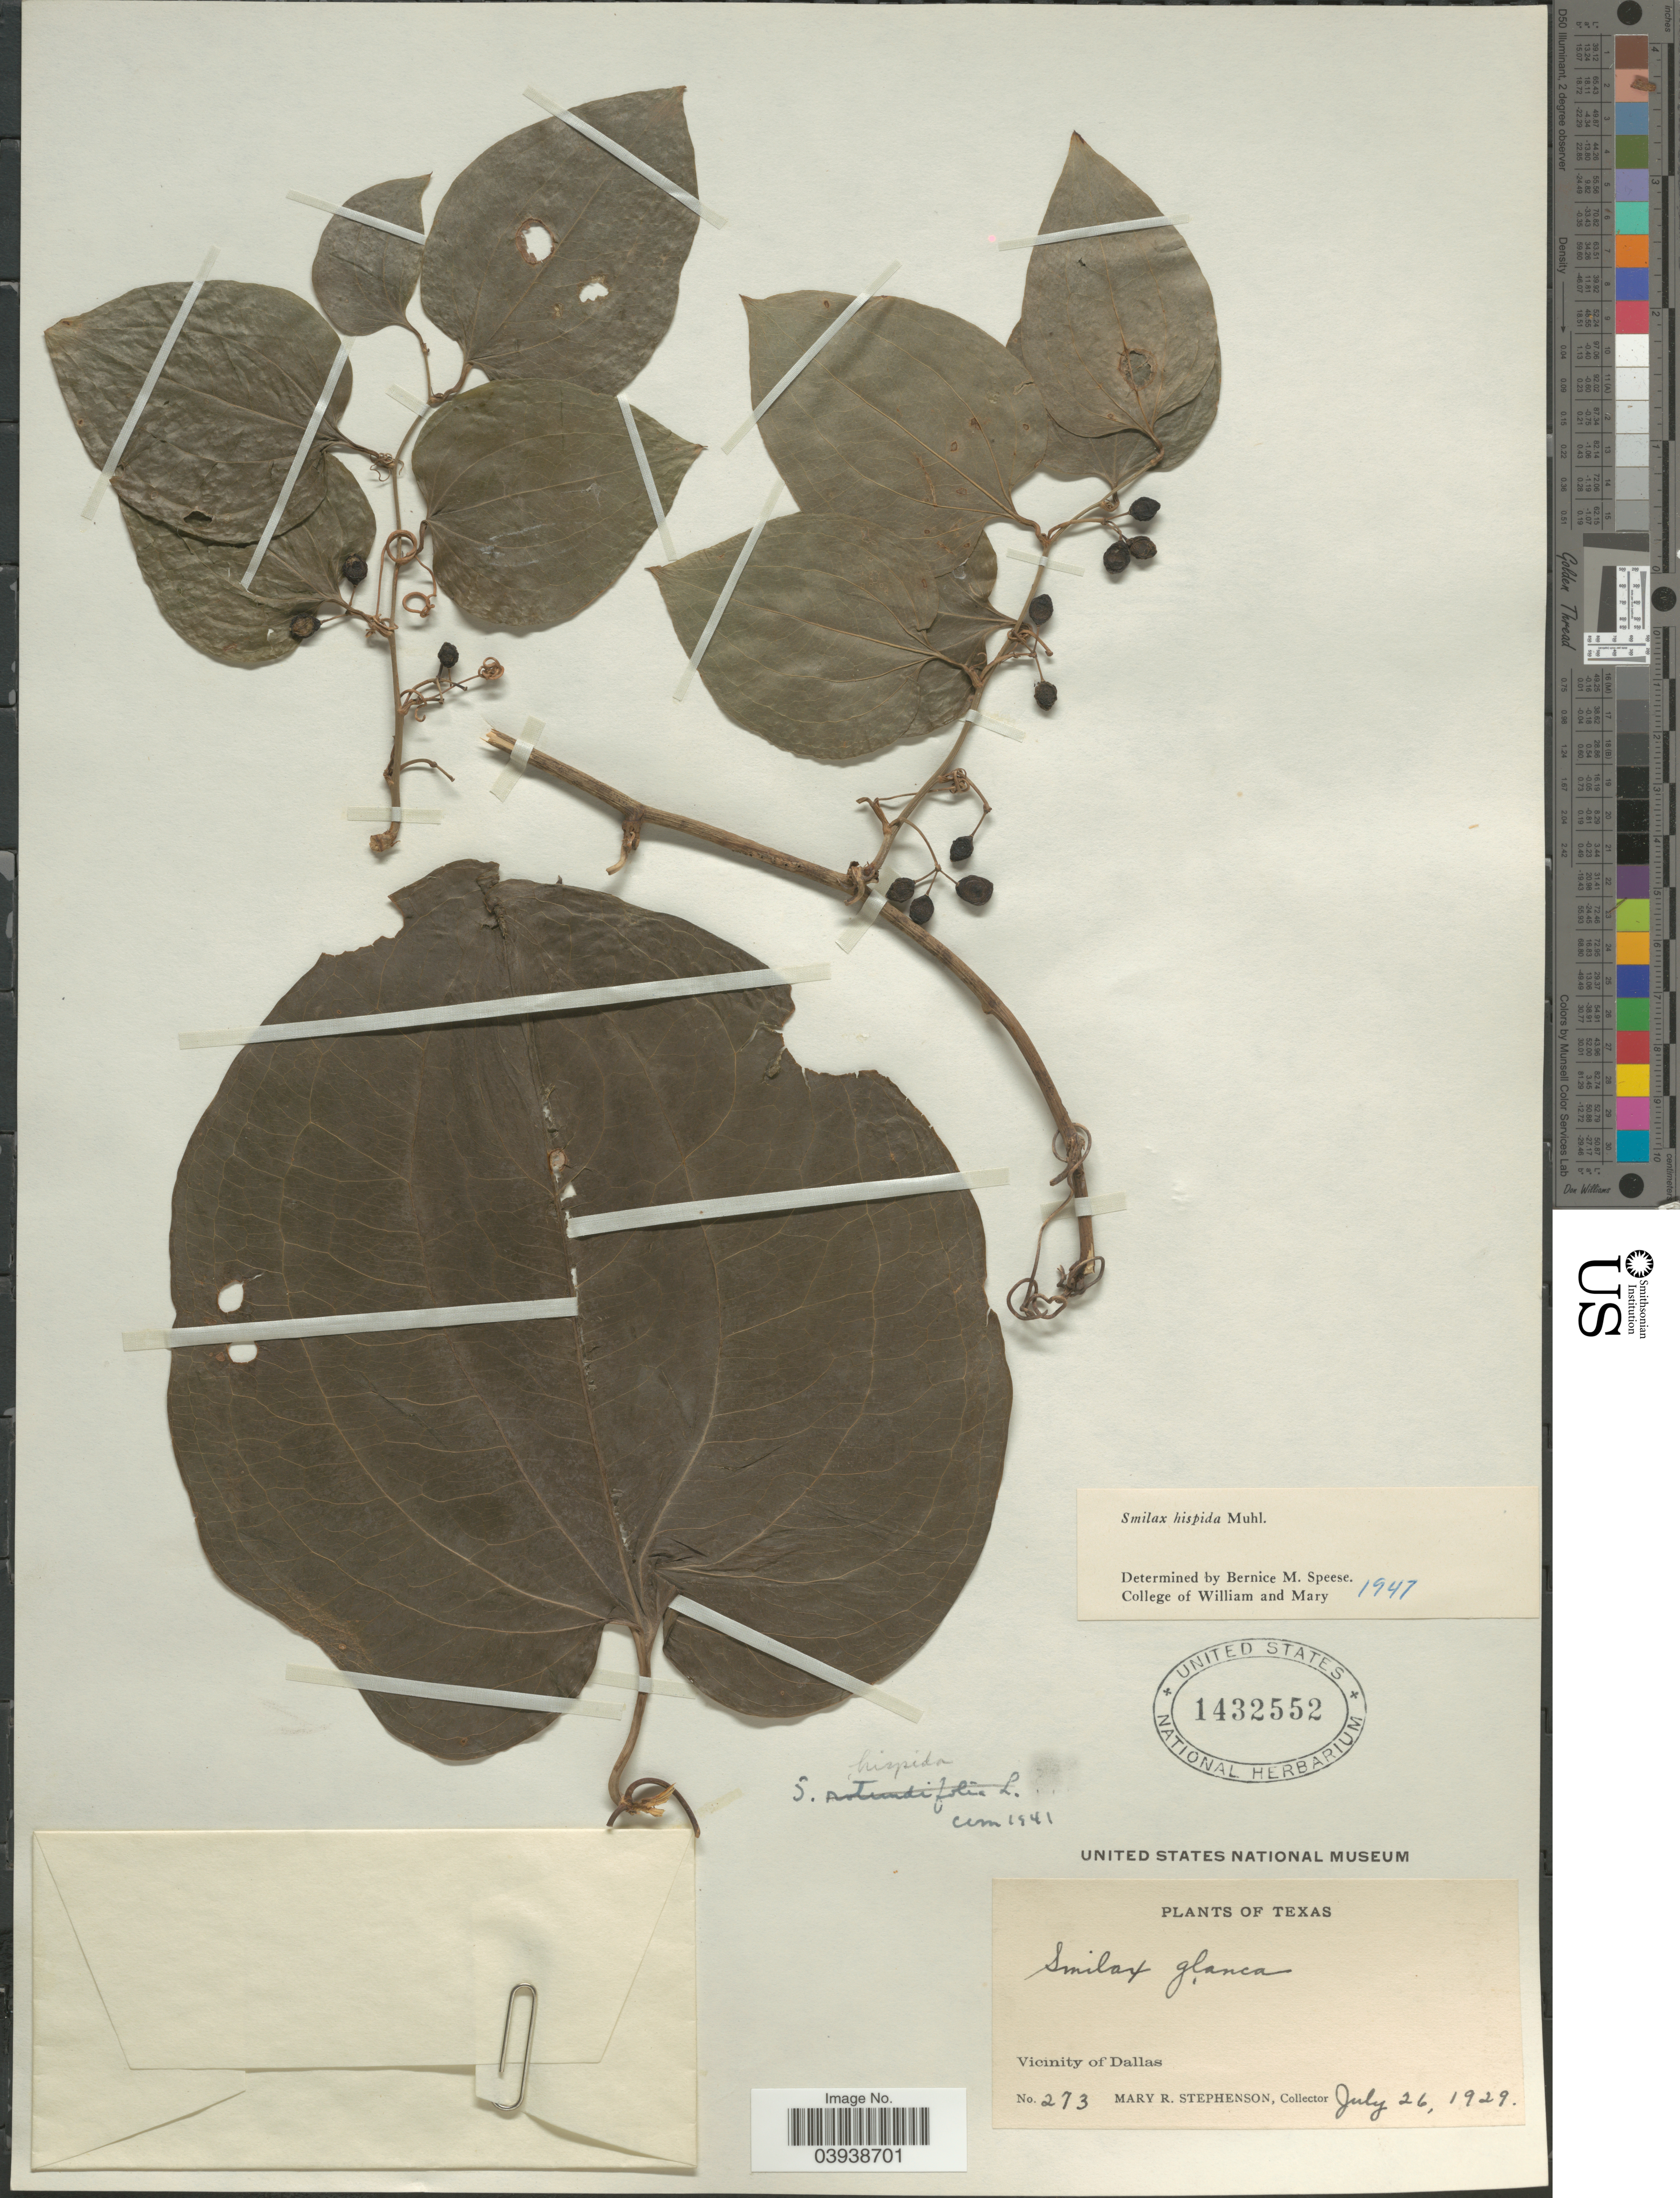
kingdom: Plantae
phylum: Tracheophyta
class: Liliopsida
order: Liliales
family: Smilacaceae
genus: Smilax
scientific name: Smilax hispida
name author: Raf.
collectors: M. Stephenson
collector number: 273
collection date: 1929-07-26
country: United States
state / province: Texas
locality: Vicinity of Dallas.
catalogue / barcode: US 1432552